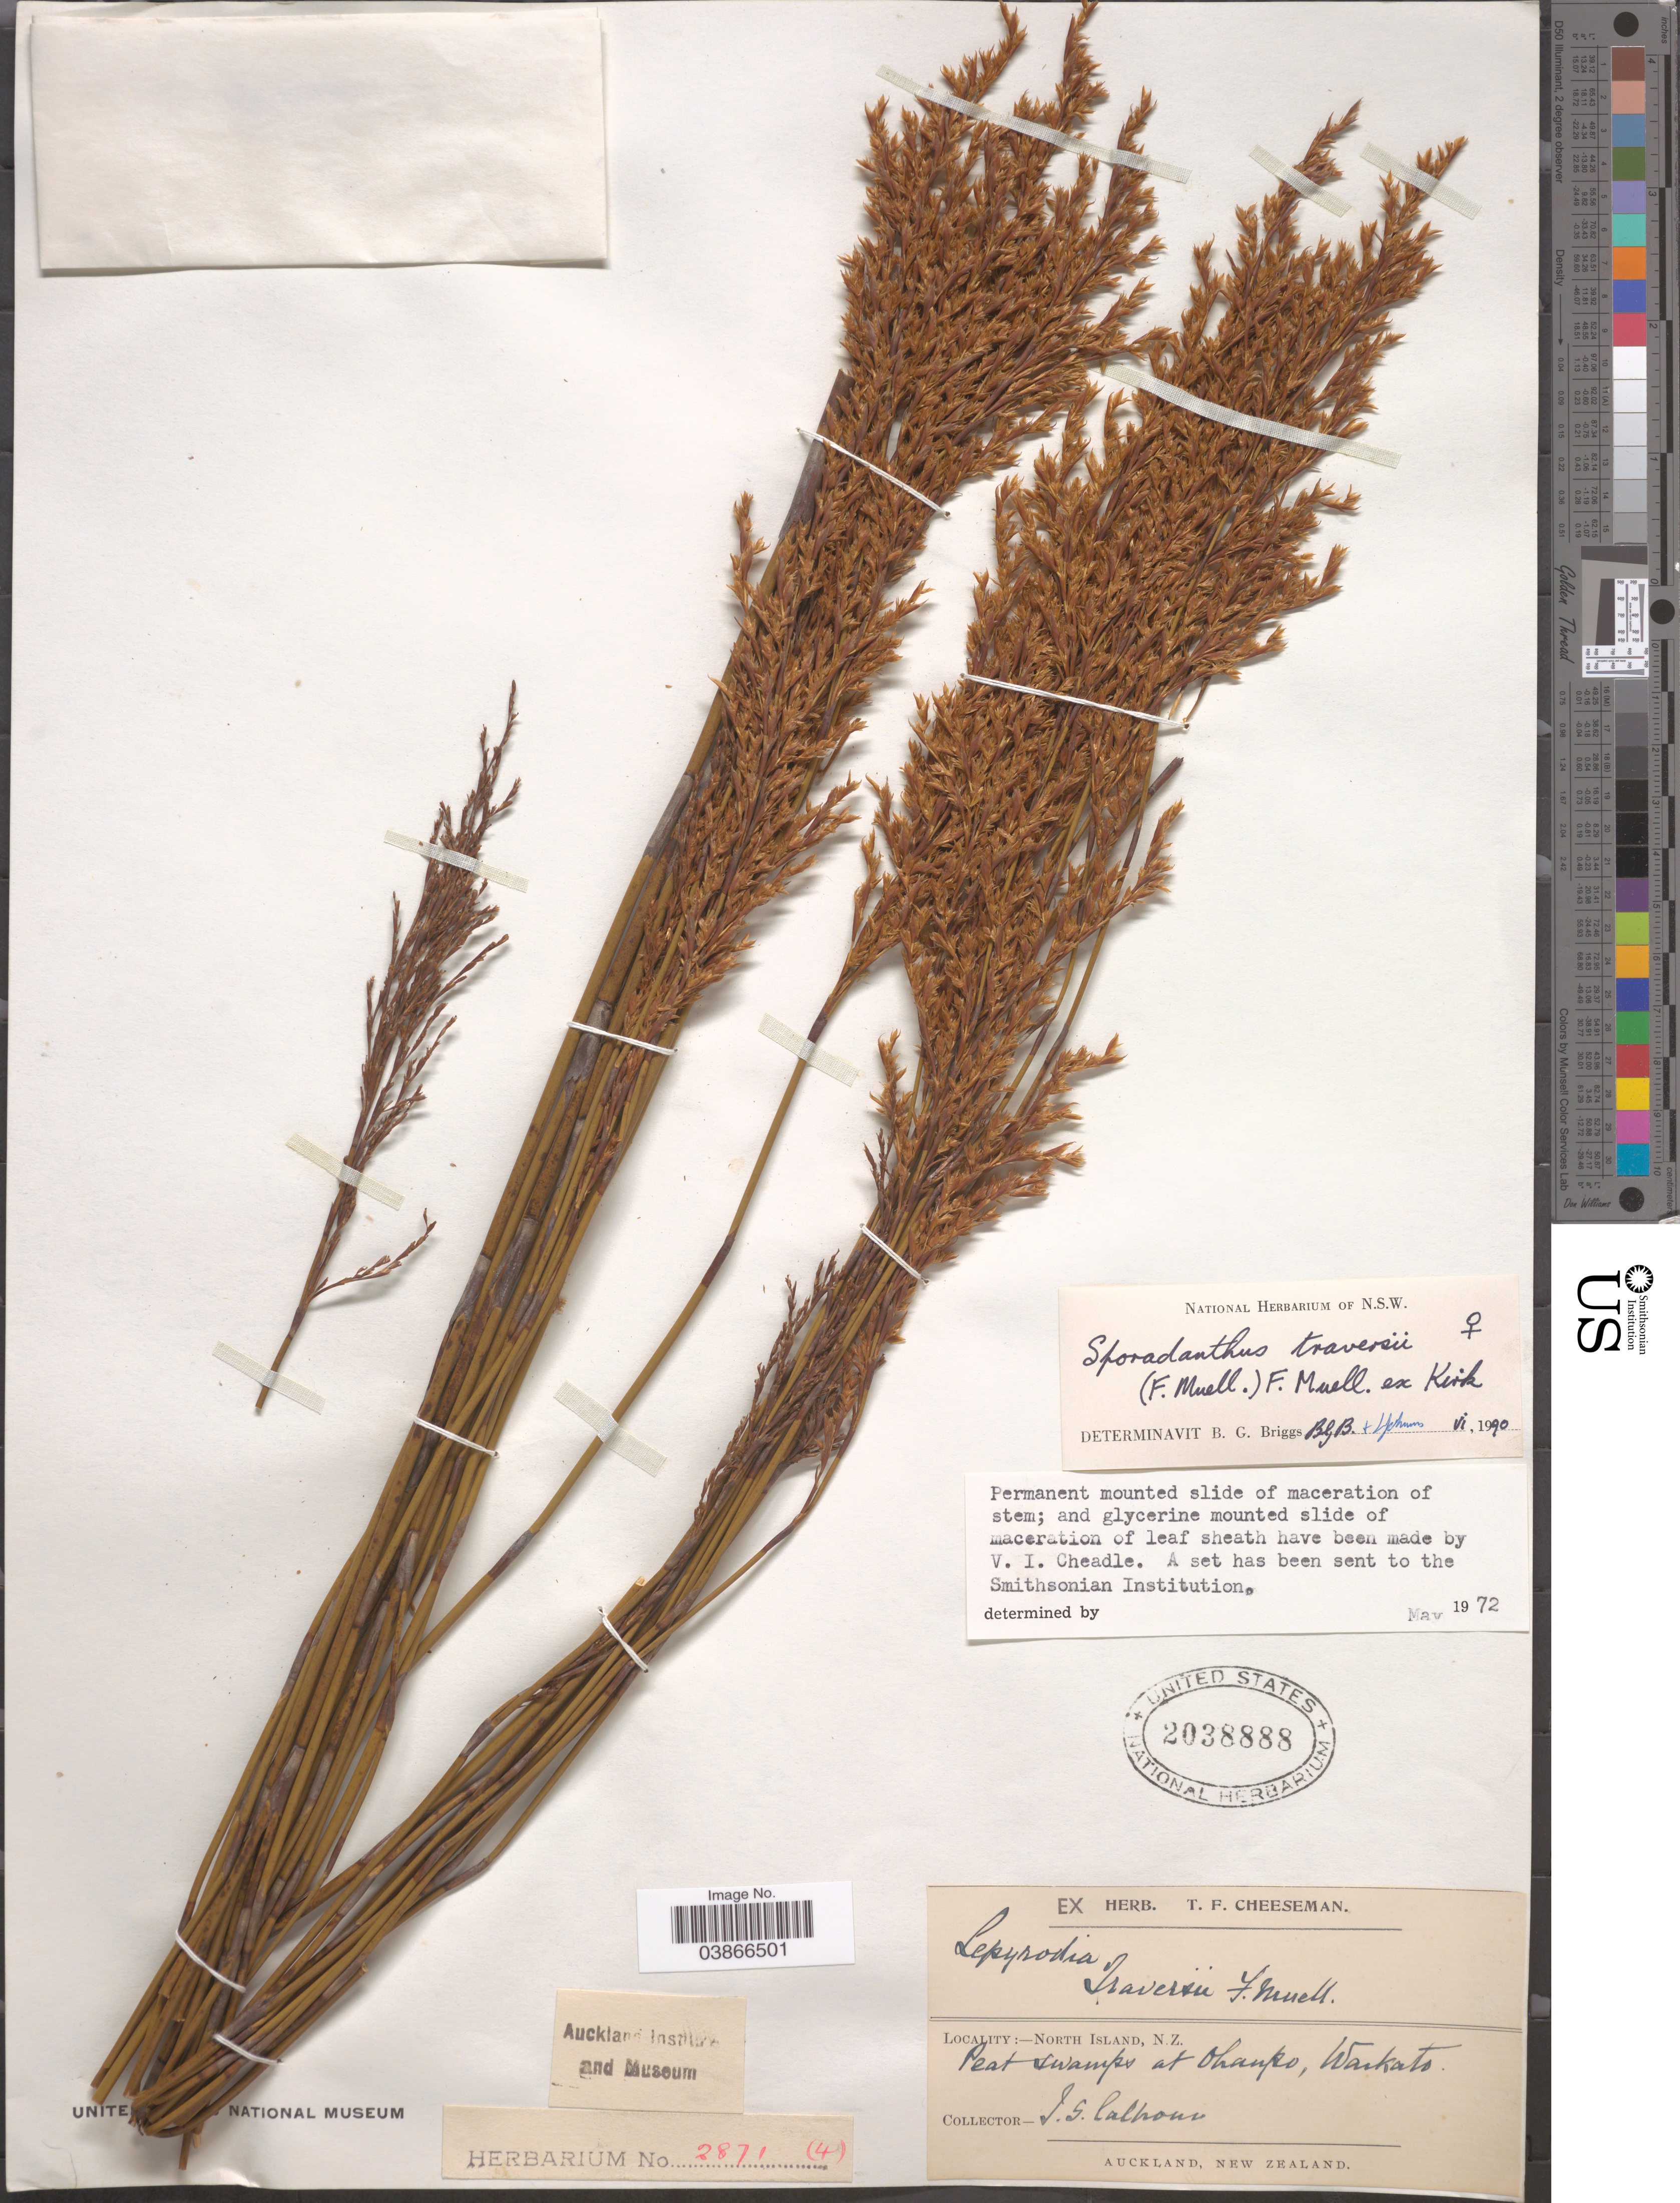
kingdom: Plantae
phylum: Tracheophyta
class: Liliopsida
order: Poales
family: Restionaceae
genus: Sporadanthus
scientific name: Sporadanthus traversii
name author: (F. Muell.) F. Muell.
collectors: J. Calhoun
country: New Zealand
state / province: Northland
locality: North Island. Peat Swamps at Ohanpo, Waikato.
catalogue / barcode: US 2038888